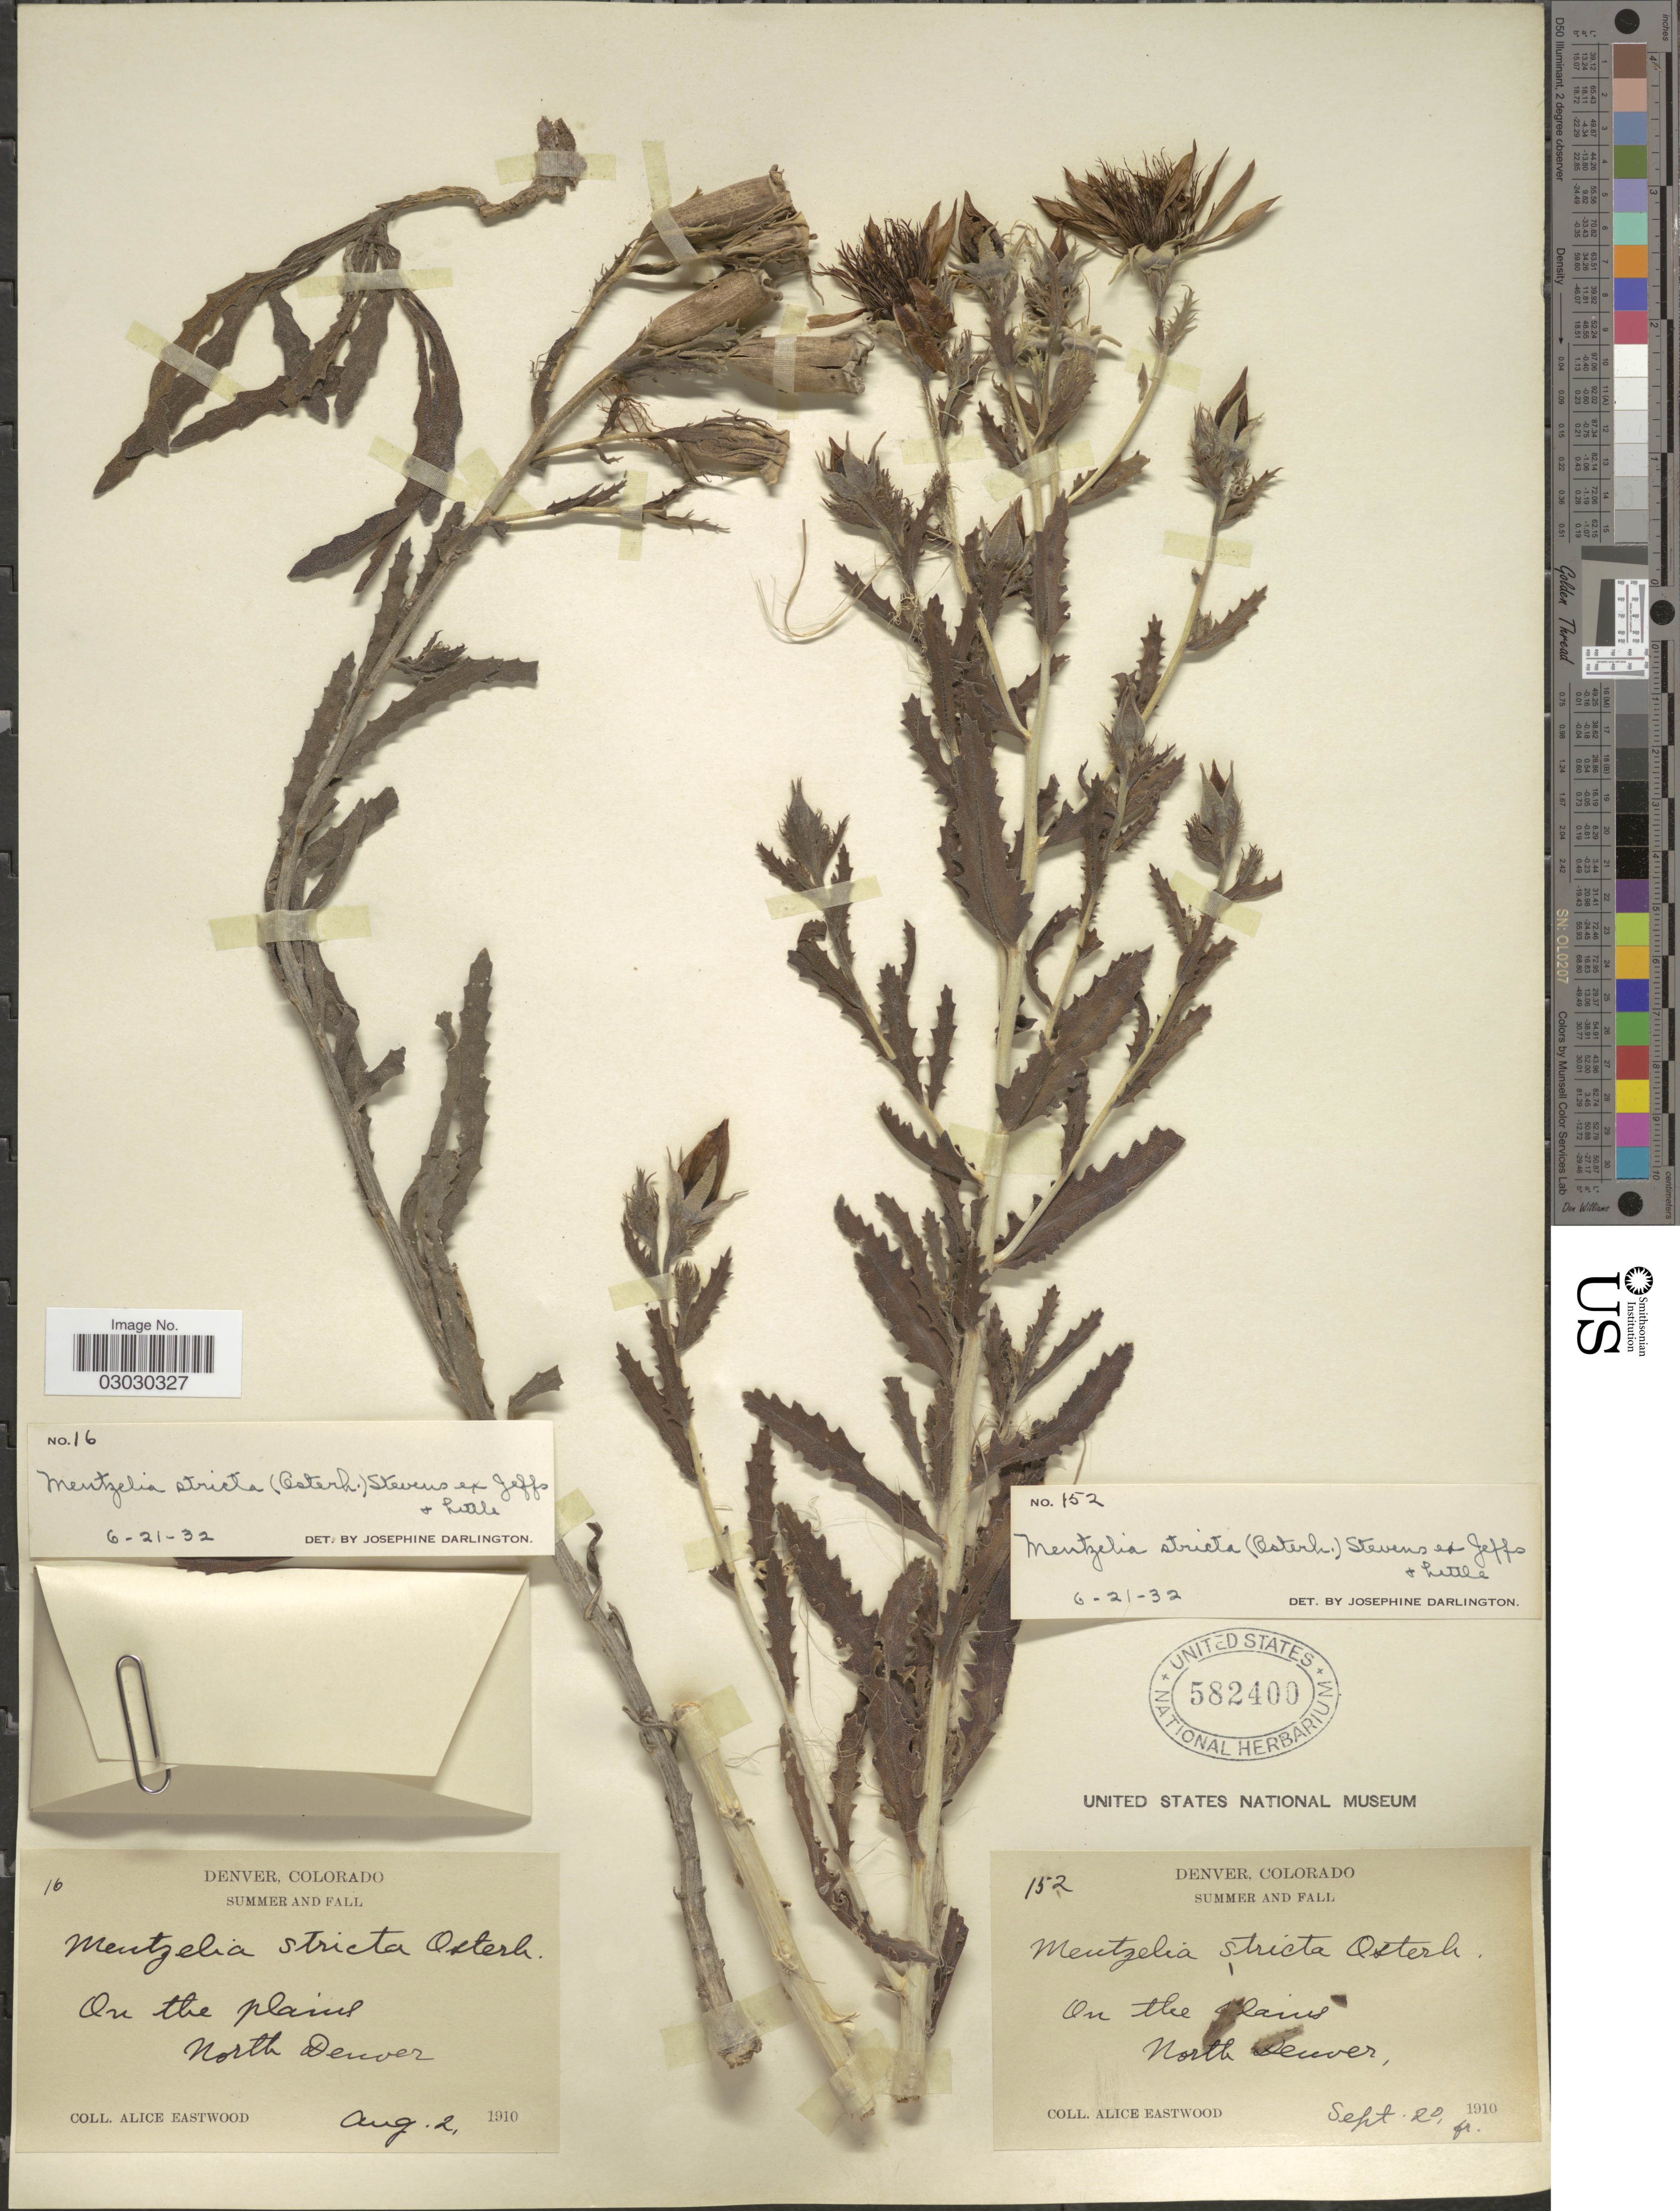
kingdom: Plantae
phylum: Tracheophyta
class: Magnoliopsida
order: Cornales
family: Loasaceae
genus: Mentzelia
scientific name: Mentzelia stricta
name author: (Osterh.) Stevens ex Jeffs & Little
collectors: A. Eastwood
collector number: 16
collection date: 1910-08-02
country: United States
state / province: Colorado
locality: Denver, Summer and Fall, On the plaines, North Denver.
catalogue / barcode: US 582400